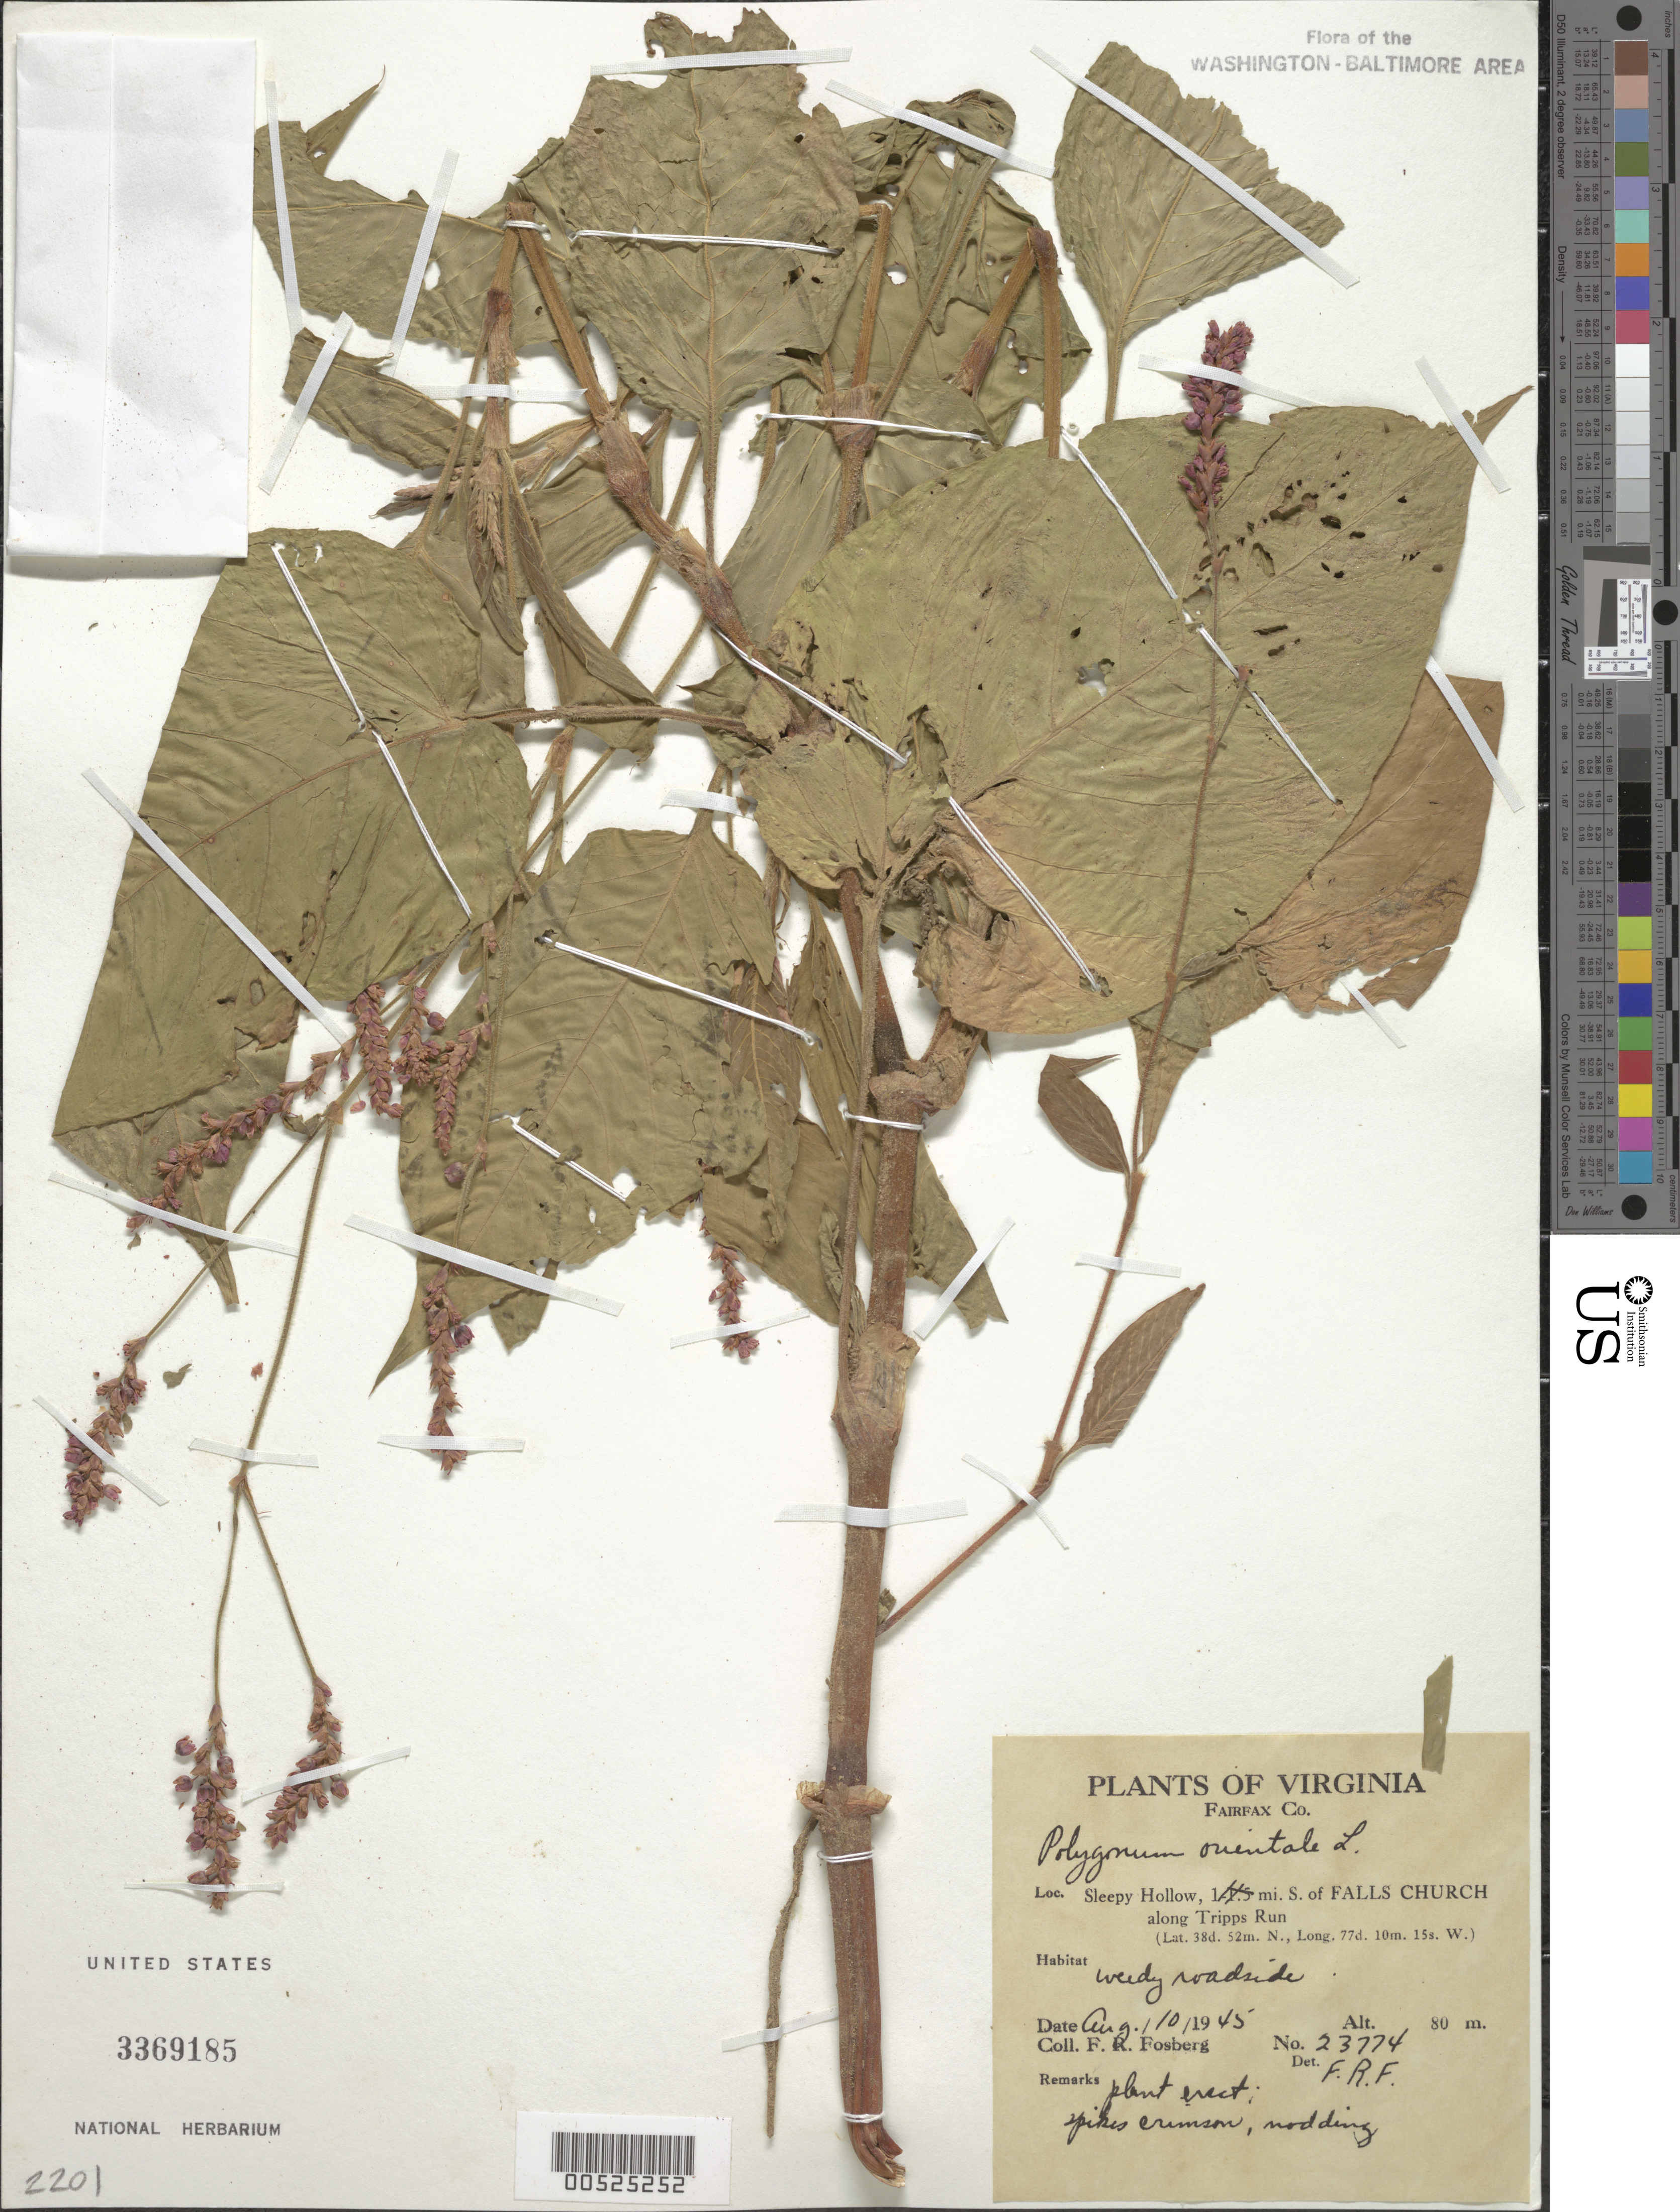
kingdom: Plantae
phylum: Tracheophyta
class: Magnoliopsida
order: Caryophyllales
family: Polygonaceae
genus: Persicaria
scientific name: Persicaria orientalis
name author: (L.) Spach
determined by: Atha, D. E.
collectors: F. R. Fosberg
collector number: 23774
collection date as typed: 10 Aug 1945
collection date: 1945-08-10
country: United States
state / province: Virginia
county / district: Fairfax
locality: Sleepy Hollow, 1 mi. S of Falls Church along Tripps Run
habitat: Weedy roadside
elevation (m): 80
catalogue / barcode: US 3369185